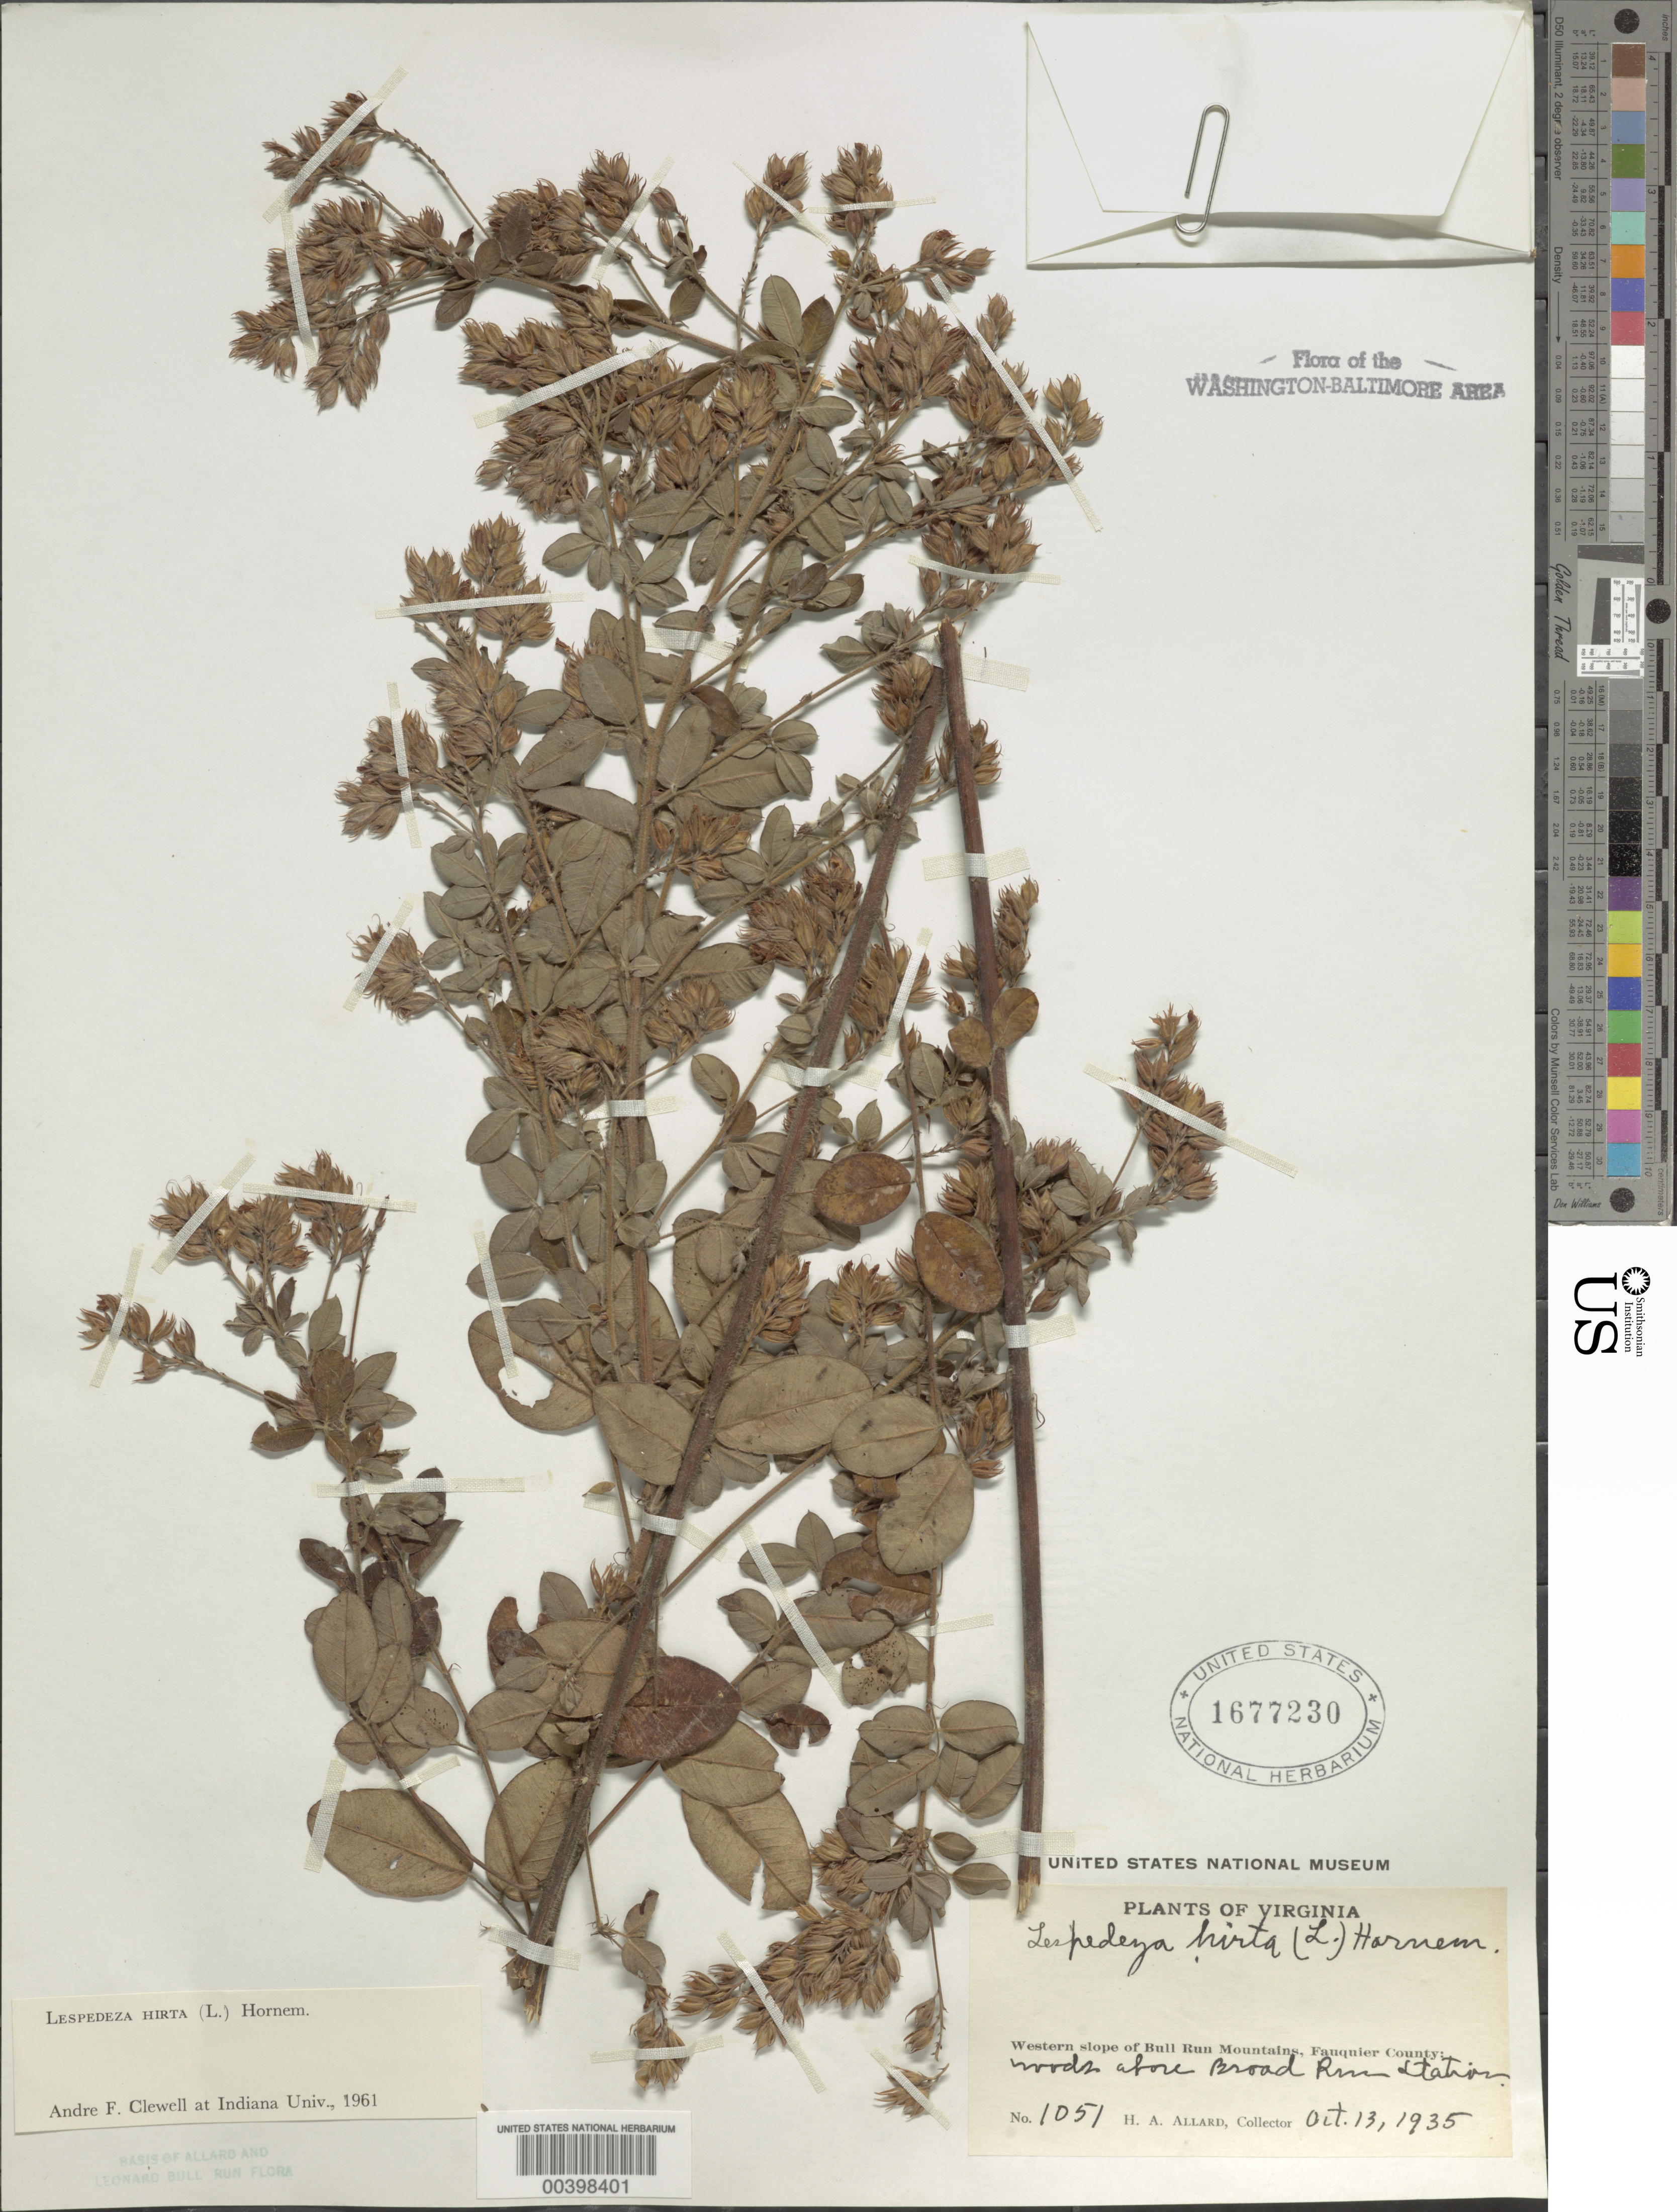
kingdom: Plantae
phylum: Tracheophyta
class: Magnoliopsida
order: Fabales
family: Fabaceae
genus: Lespedeza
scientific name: Lespedeza hirta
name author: (L.) Hornem.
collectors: H. A. Allard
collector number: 1051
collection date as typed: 13 Oct 1935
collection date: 1935-10-13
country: United States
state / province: Virginia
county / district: Fauquier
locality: Above Broad Run Station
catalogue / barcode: US 1677230